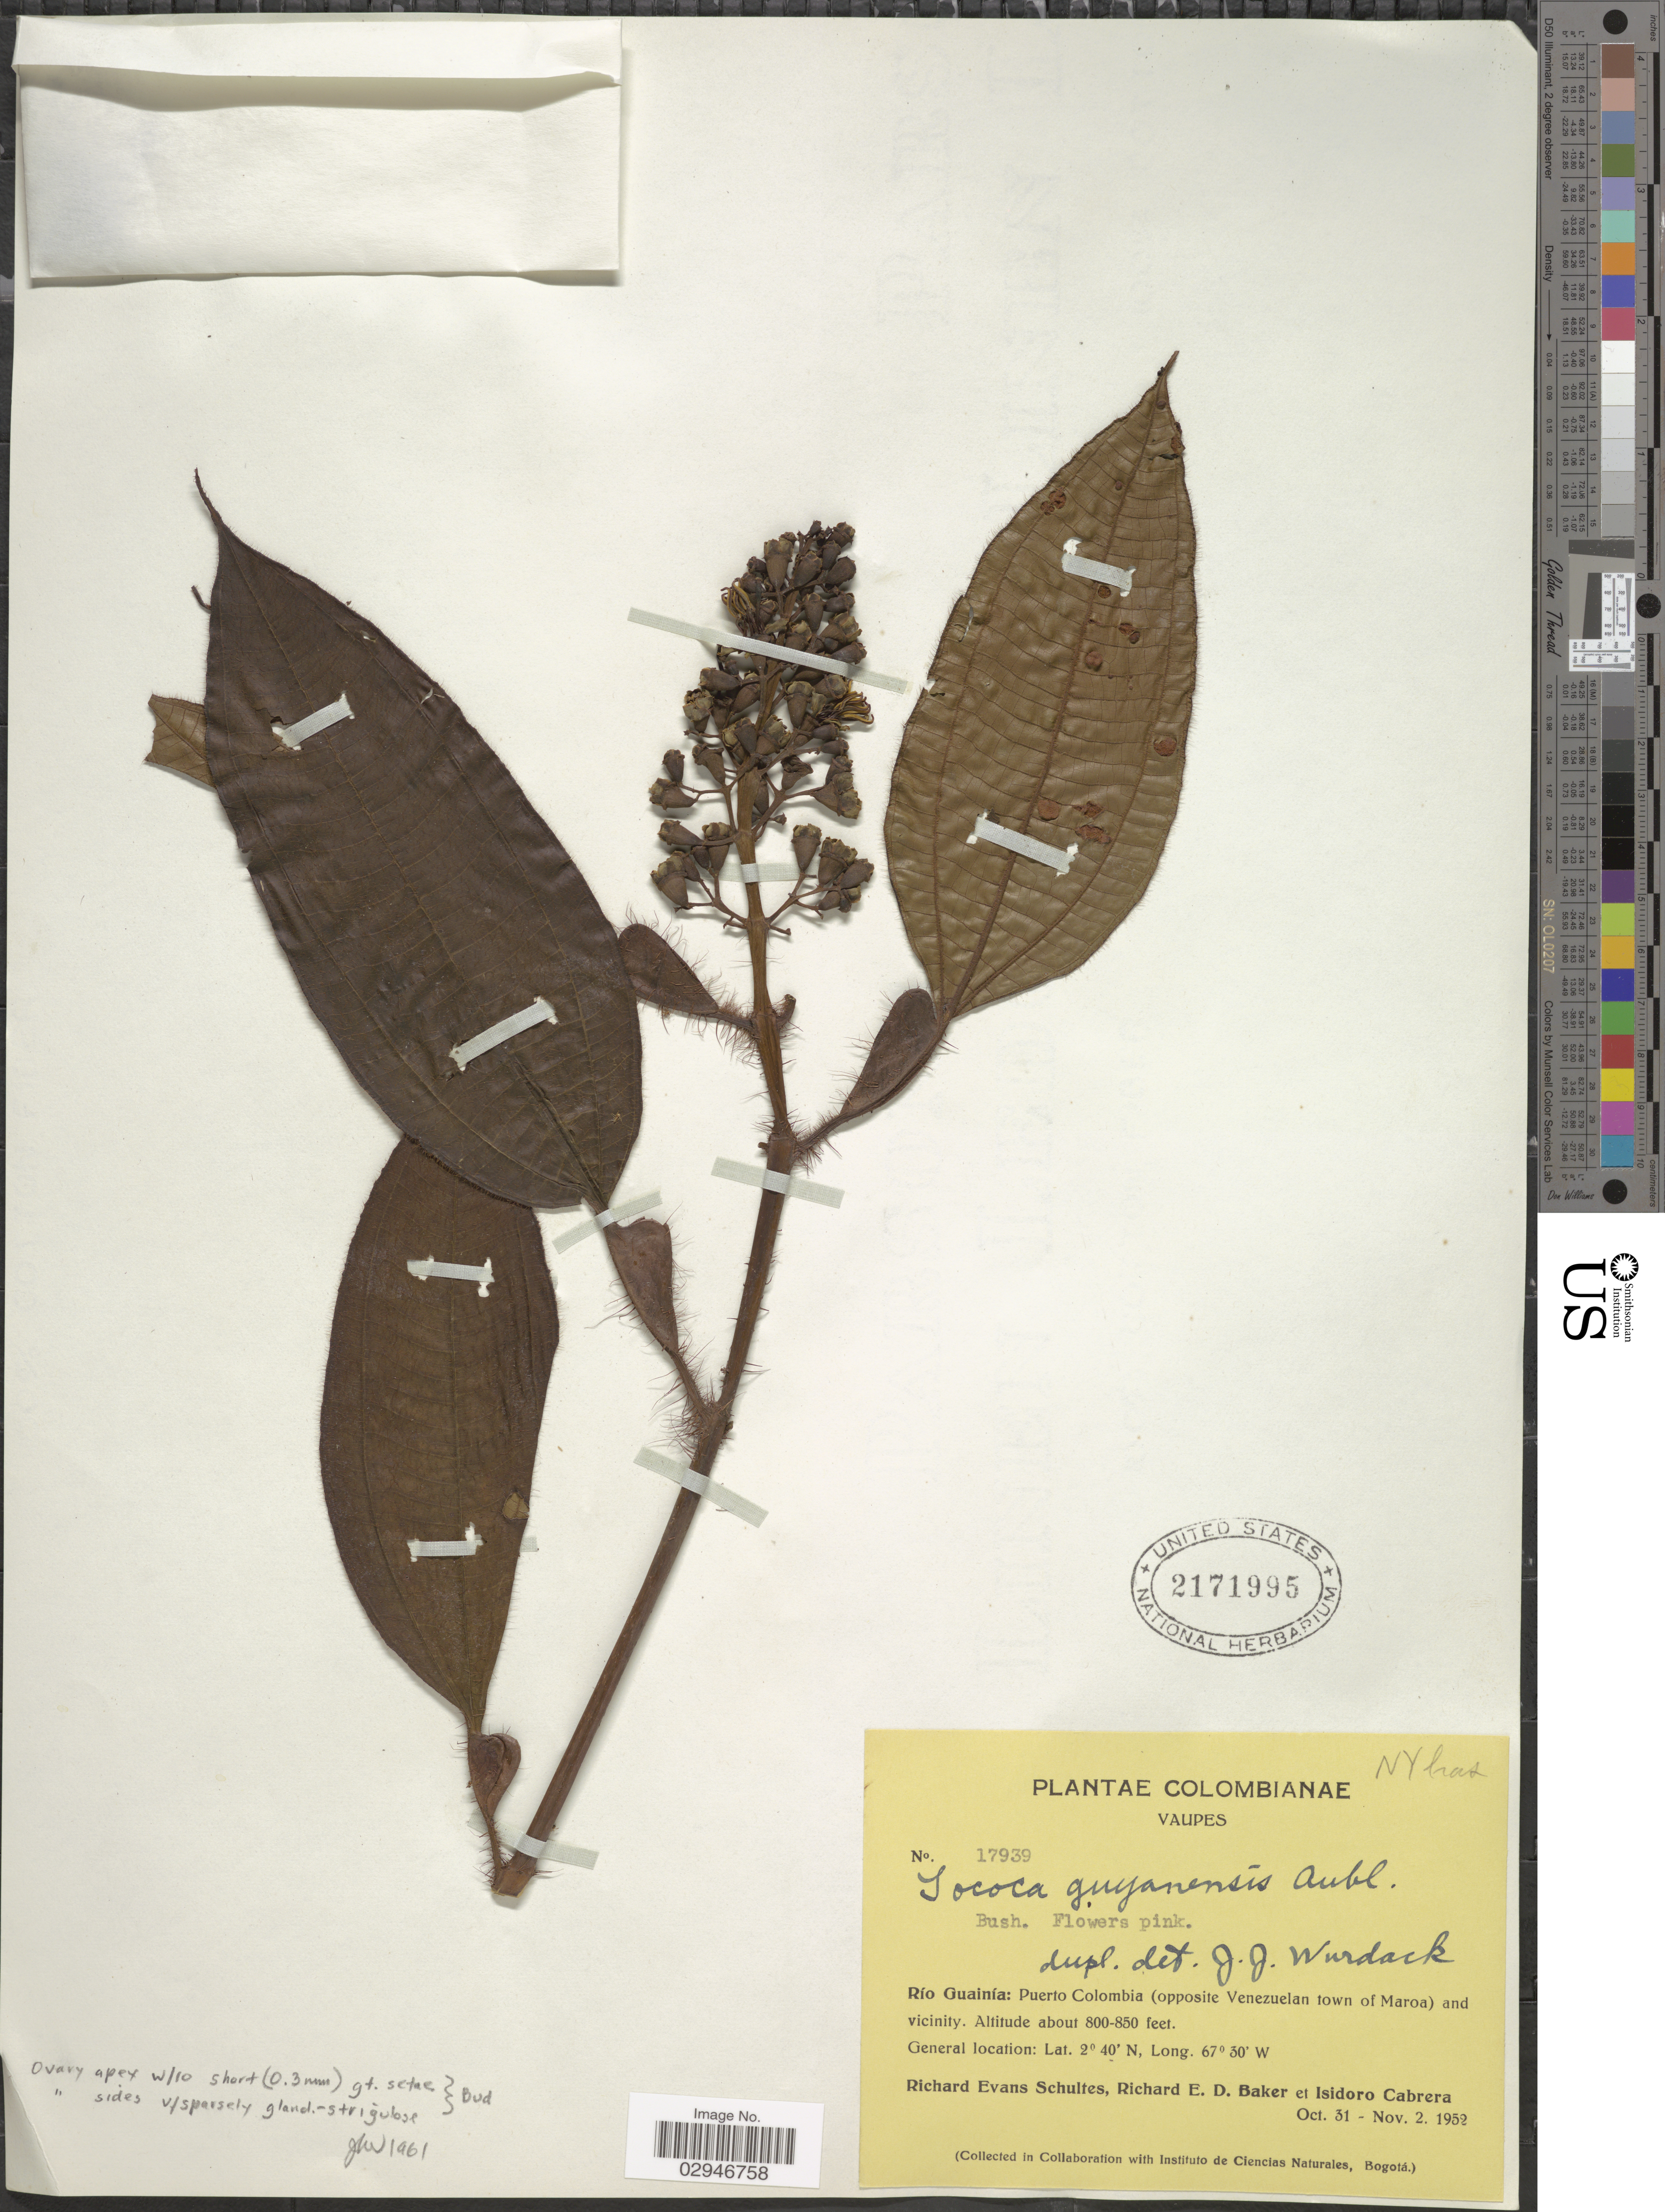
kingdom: Plantae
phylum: Tracheophyta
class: Magnoliopsida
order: Myrtales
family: Melastomataceae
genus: Tococa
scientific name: Tococa guianensis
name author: Aubl.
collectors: R. E. Schultes, R. E. D. Baker & I. Cabrera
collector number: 17939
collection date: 1952-10-31/1952-11-02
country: Colombia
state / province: Vaupés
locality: Vaupes. Río Guainía: Puerto Colombia (opposite Venezuelan town of Maroa) and vicinity.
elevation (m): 244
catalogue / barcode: US 2171995